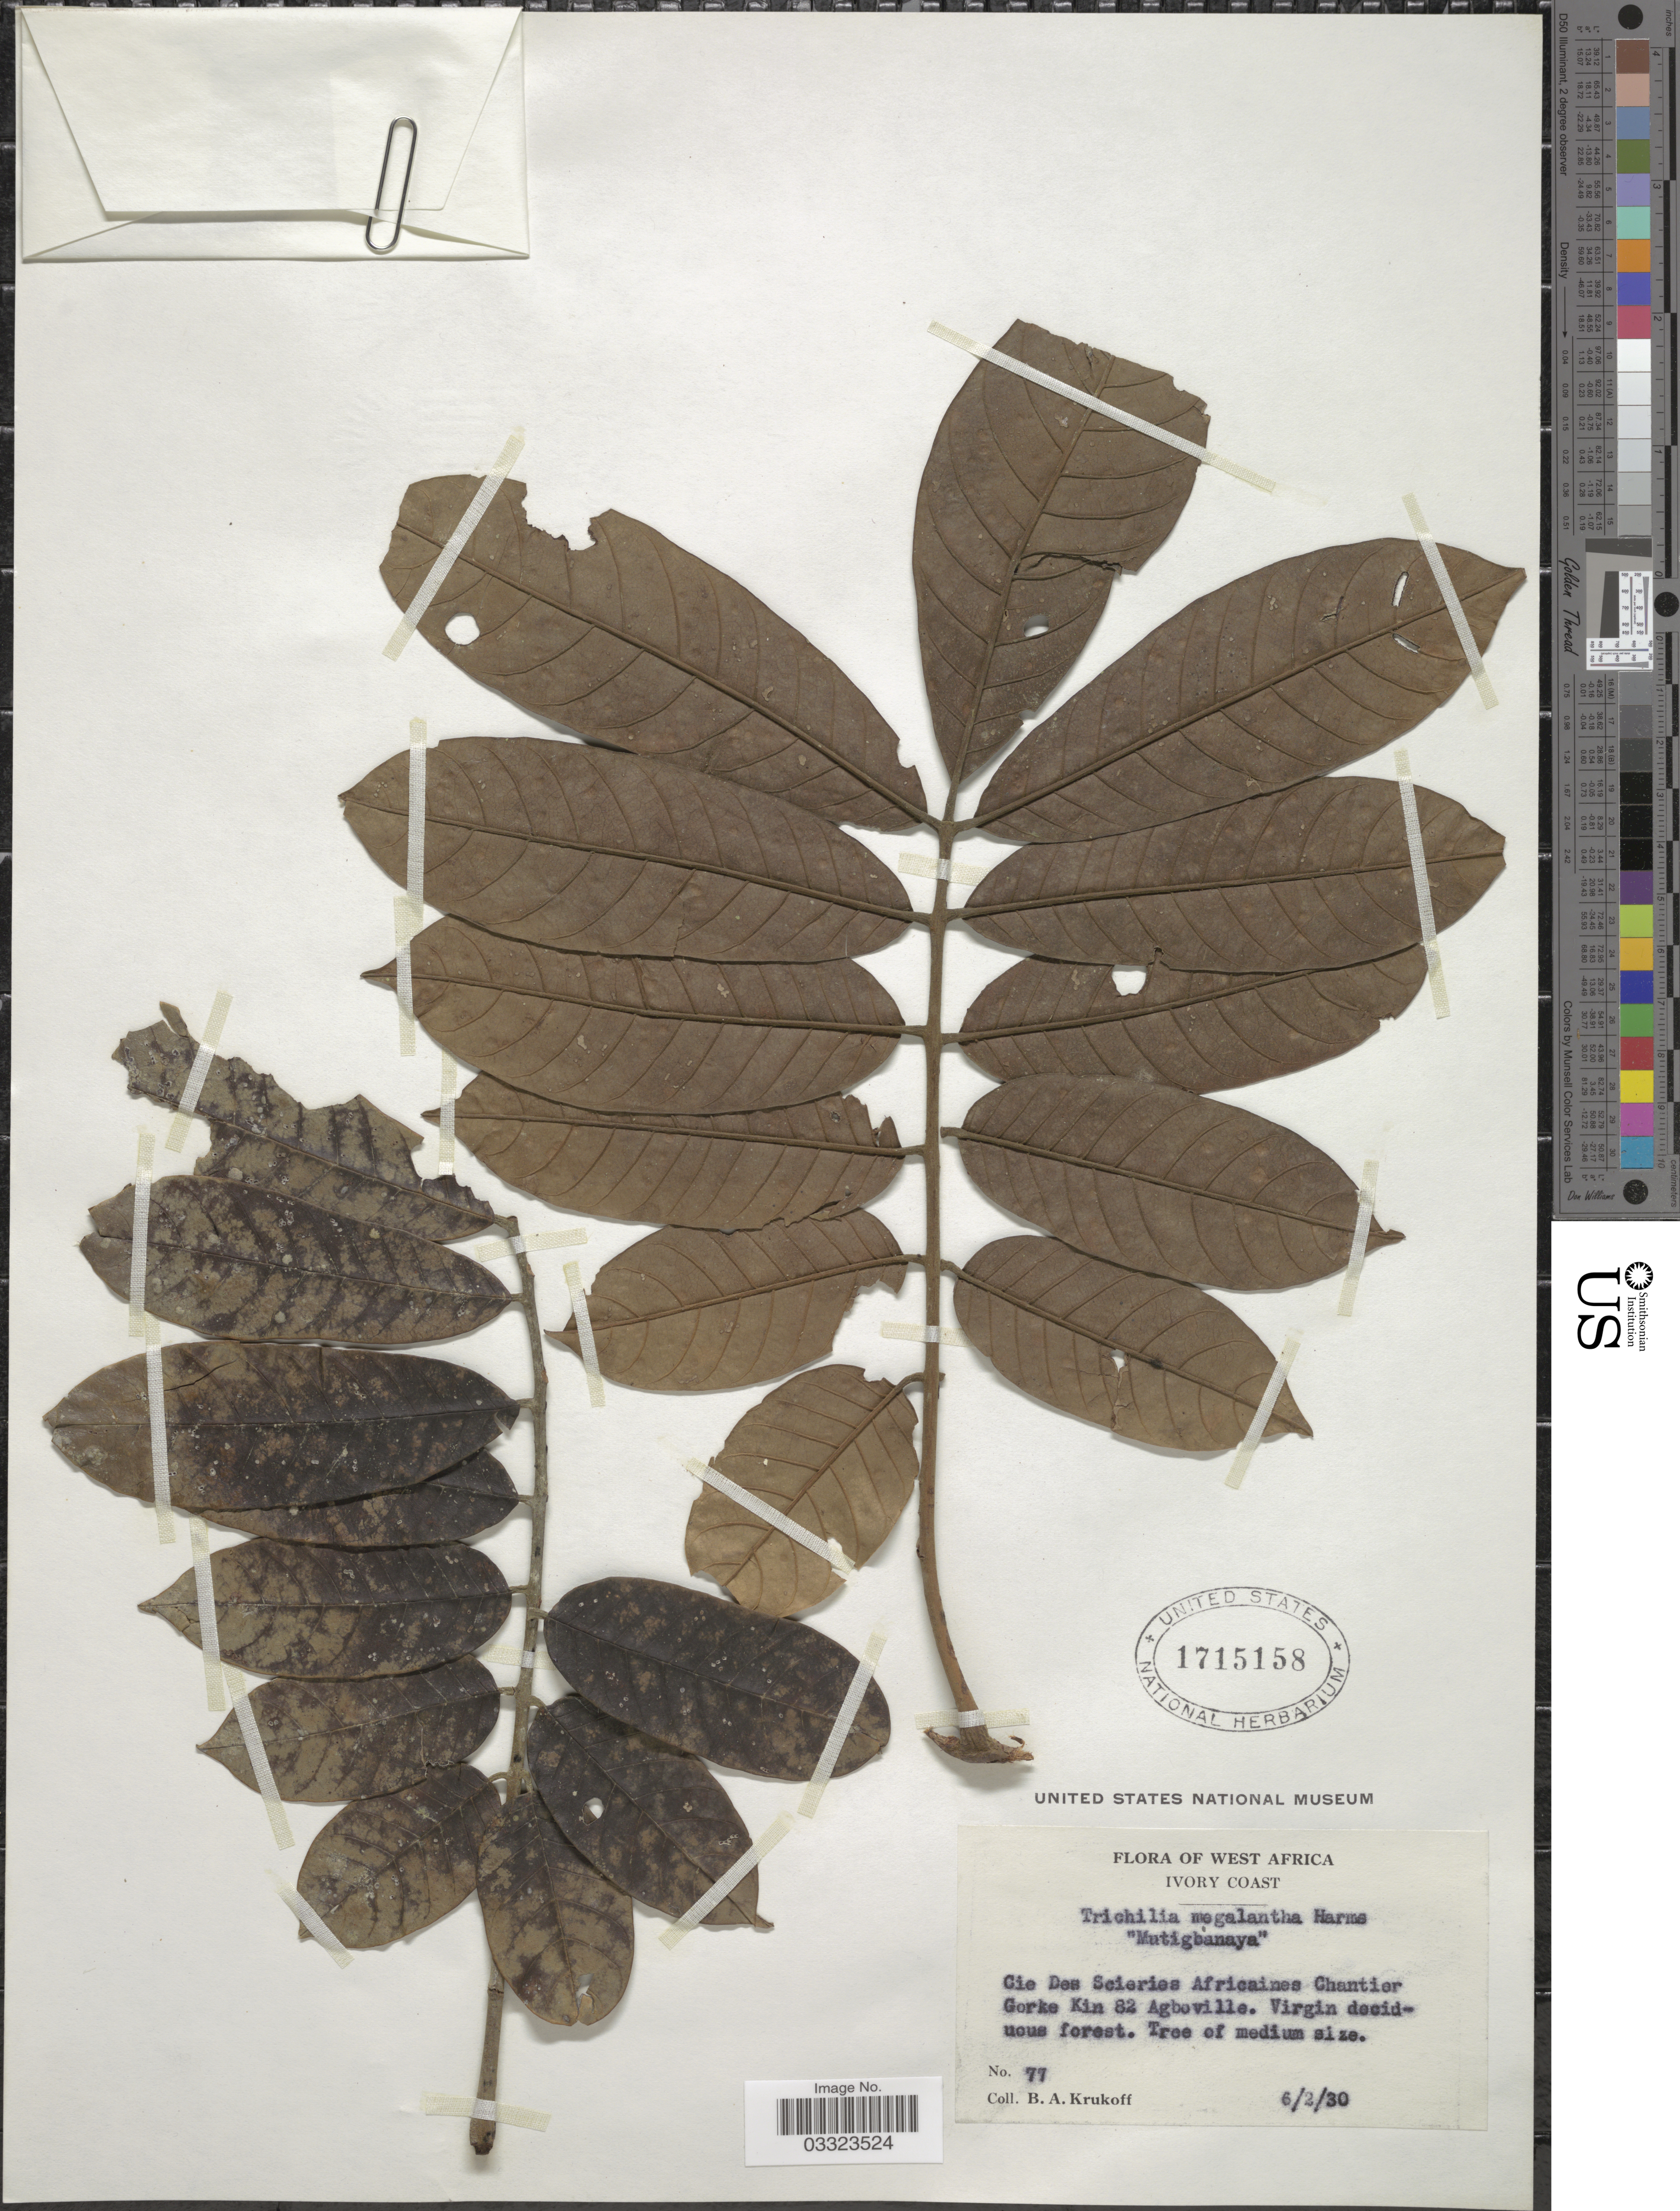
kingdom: Plantae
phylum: Tracheophyta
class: Magnoliopsida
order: Sapindales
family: Meliaceae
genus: Trichilia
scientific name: Trichilia megalantha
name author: Harms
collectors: B. A. Krukoff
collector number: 77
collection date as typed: Transcribed d/m/y: 6/2/30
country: Ivory Coast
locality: West Africa. Ivory Coast. Cie Des Scieries Africaines Chantier Gorke Kin 82 Agboville.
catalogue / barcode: US 1715158